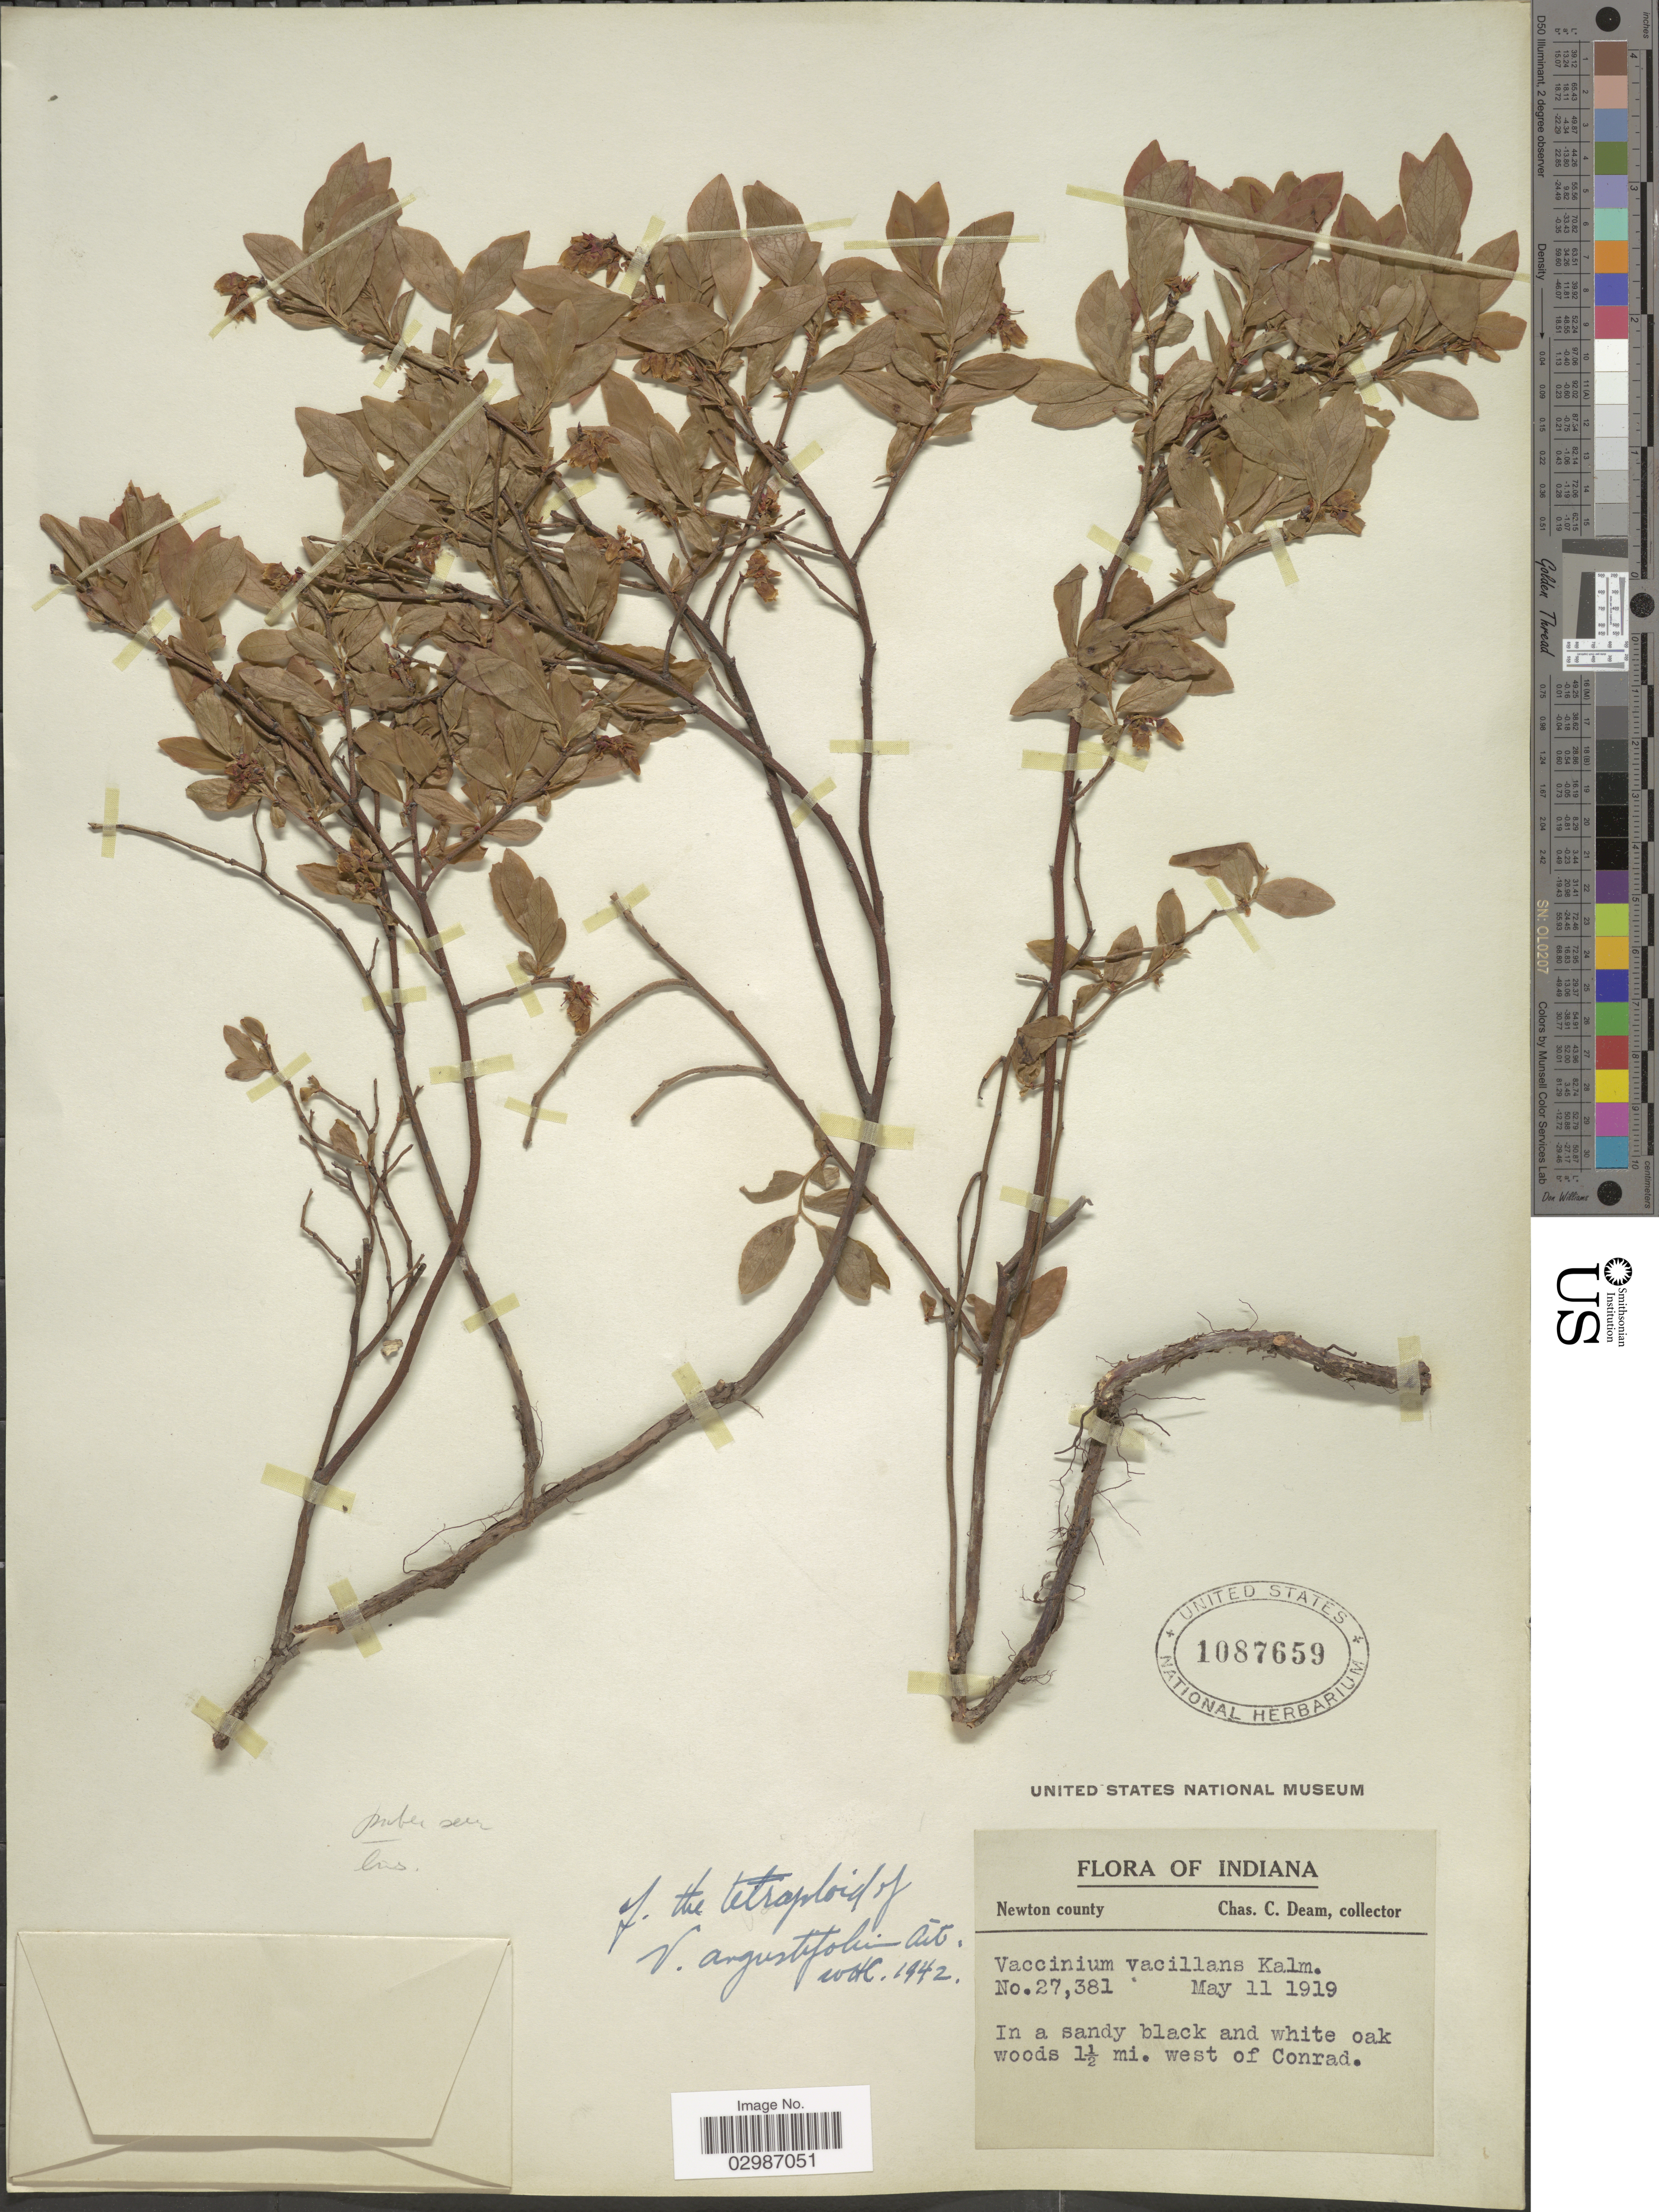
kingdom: Plantae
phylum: Tracheophyta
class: Magnoliopsida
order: Ericales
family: Ericaceae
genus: Vaccinium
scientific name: Vaccinium angustifolium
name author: Aiton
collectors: C. C. Deam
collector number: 27381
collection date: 1919-05-11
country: United States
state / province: Indiana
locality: Newton County. In a sandy black and white oak woods 1½ mi. west of Conrad.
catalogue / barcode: US 1087659